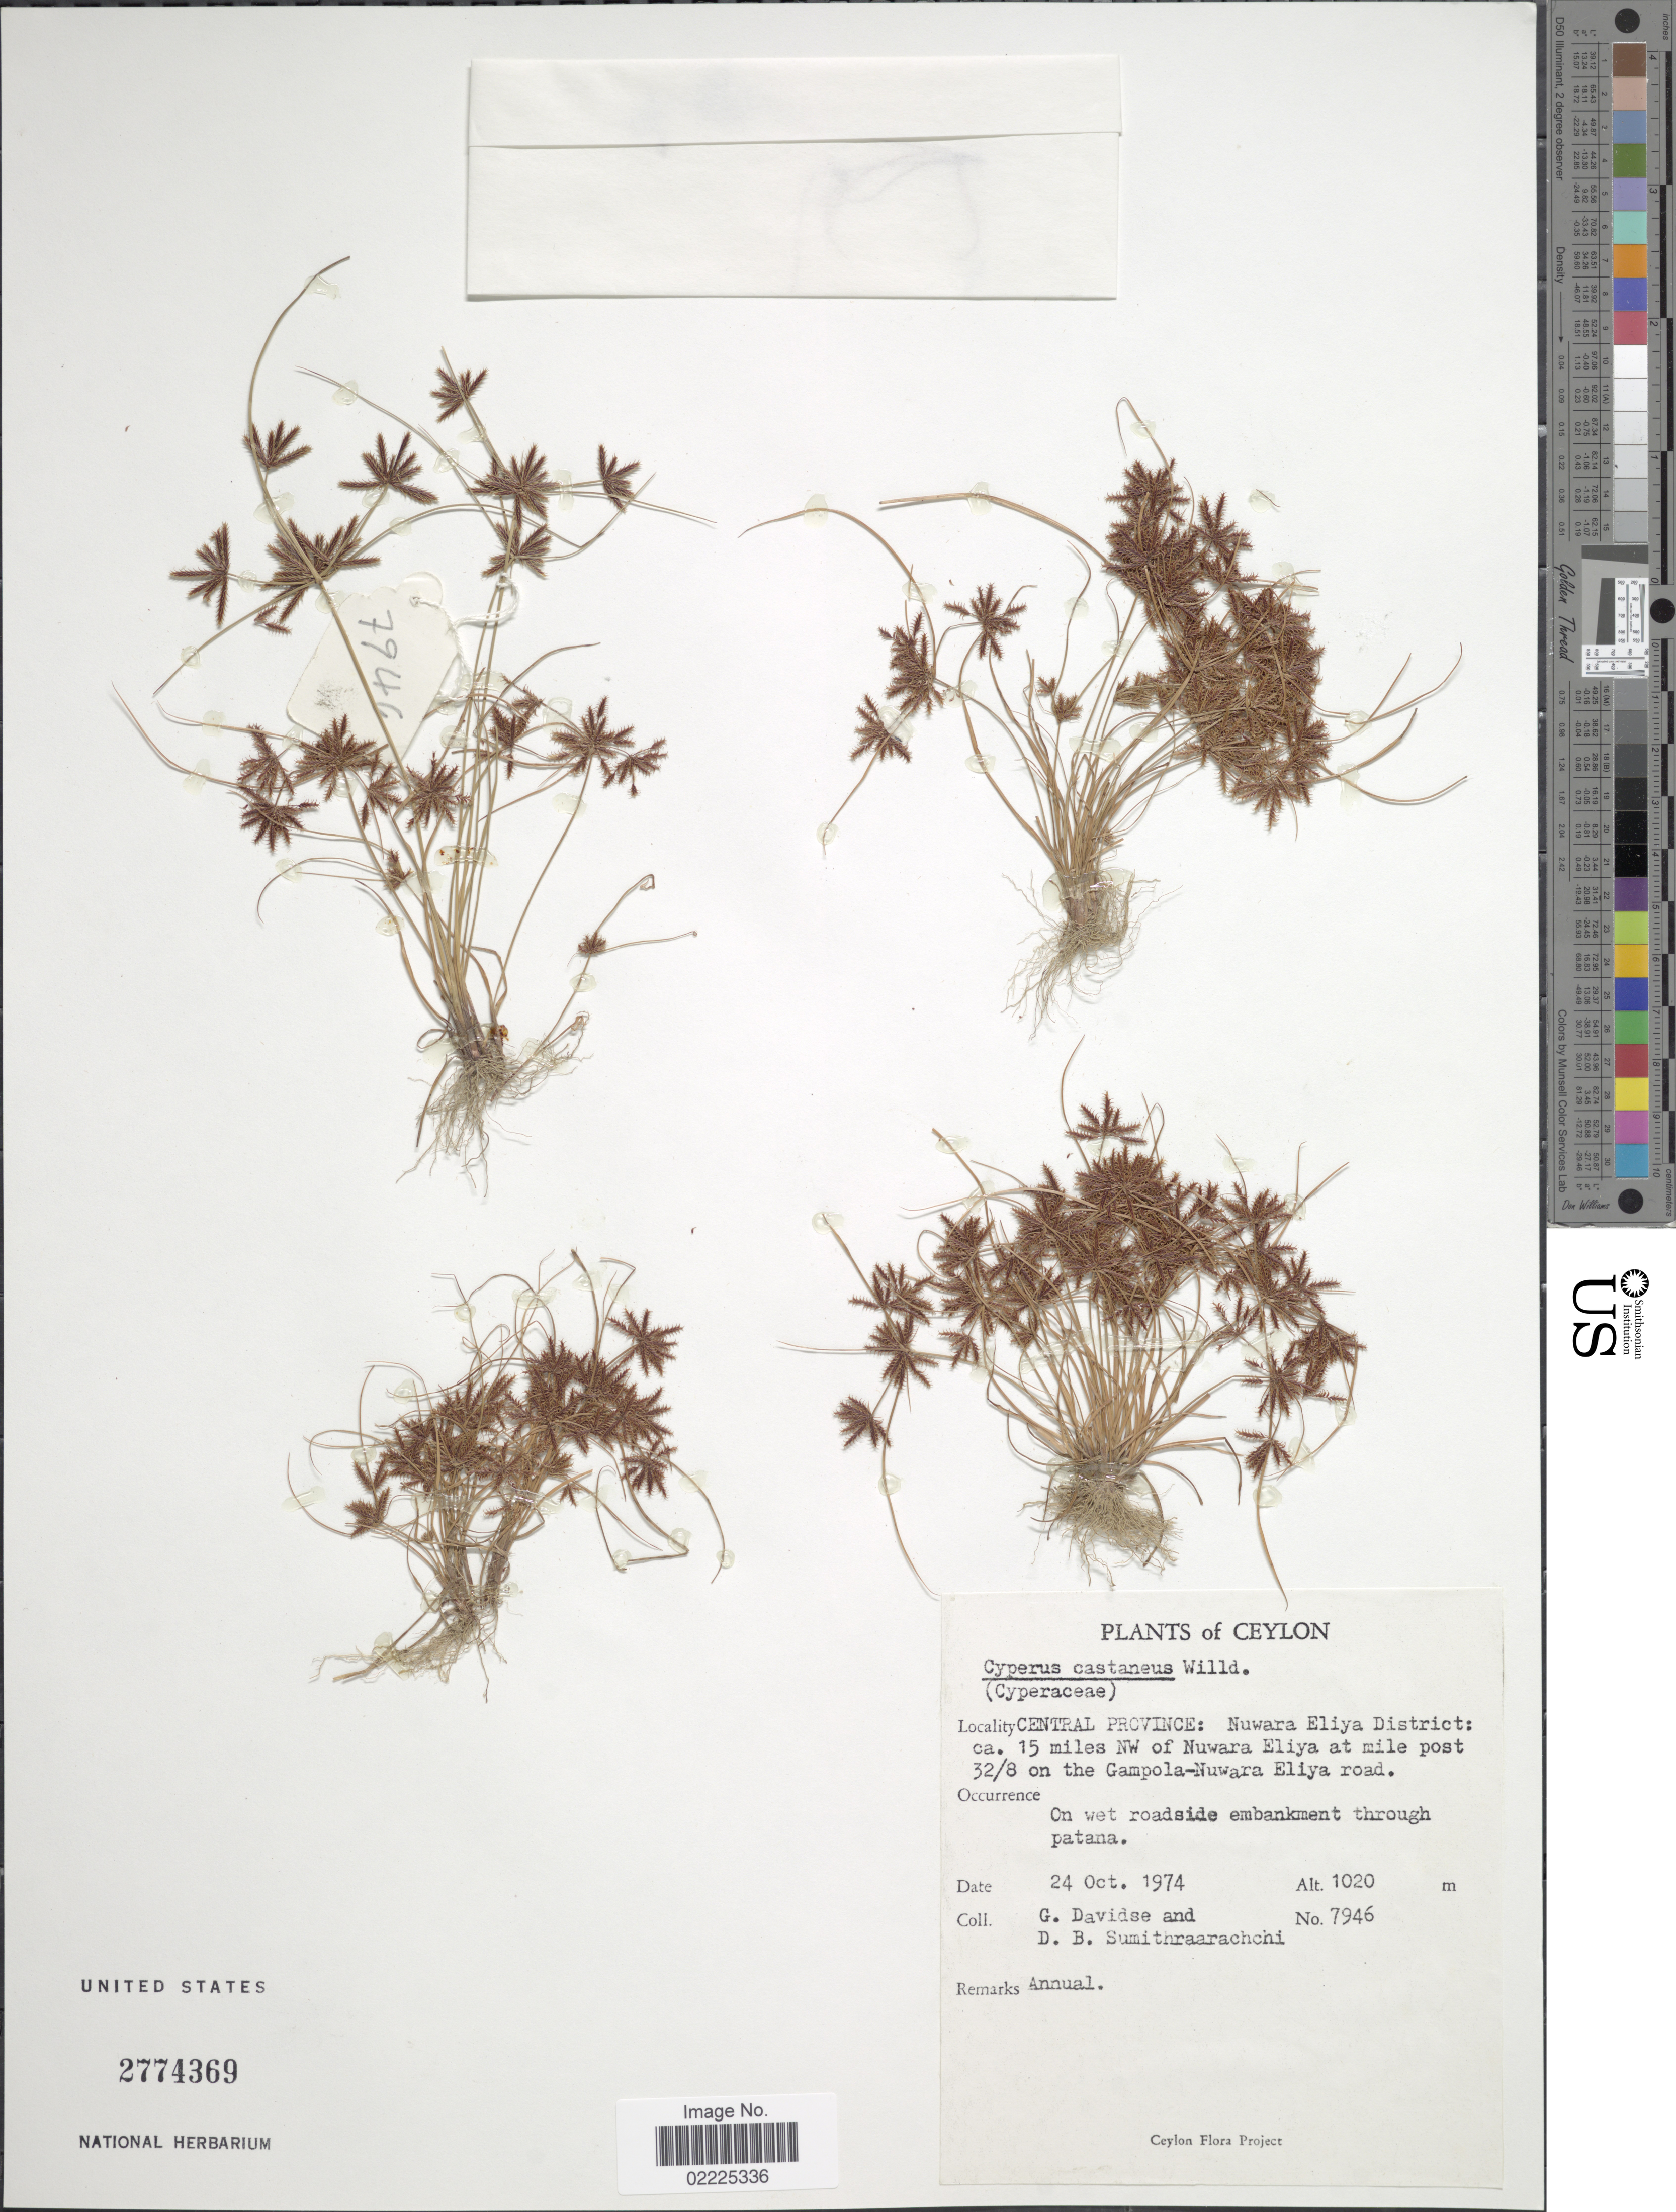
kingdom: Plantae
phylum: Tracheophyta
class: Liliopsida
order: Poales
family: Cyperaceae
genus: Cyperus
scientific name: Cyperus castaneus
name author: Willd.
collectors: G. Davidse & D. B. Sumithraarachchi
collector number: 7946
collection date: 1974-10-24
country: Sri Lanka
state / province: Central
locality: Ceylon, Nuwara Eliya District: ca. 15 miles NW of Nuwara ELiya at mile post 32/8 on the Gampola-Nuwara Eliya Road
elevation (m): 1020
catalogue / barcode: US 2774369